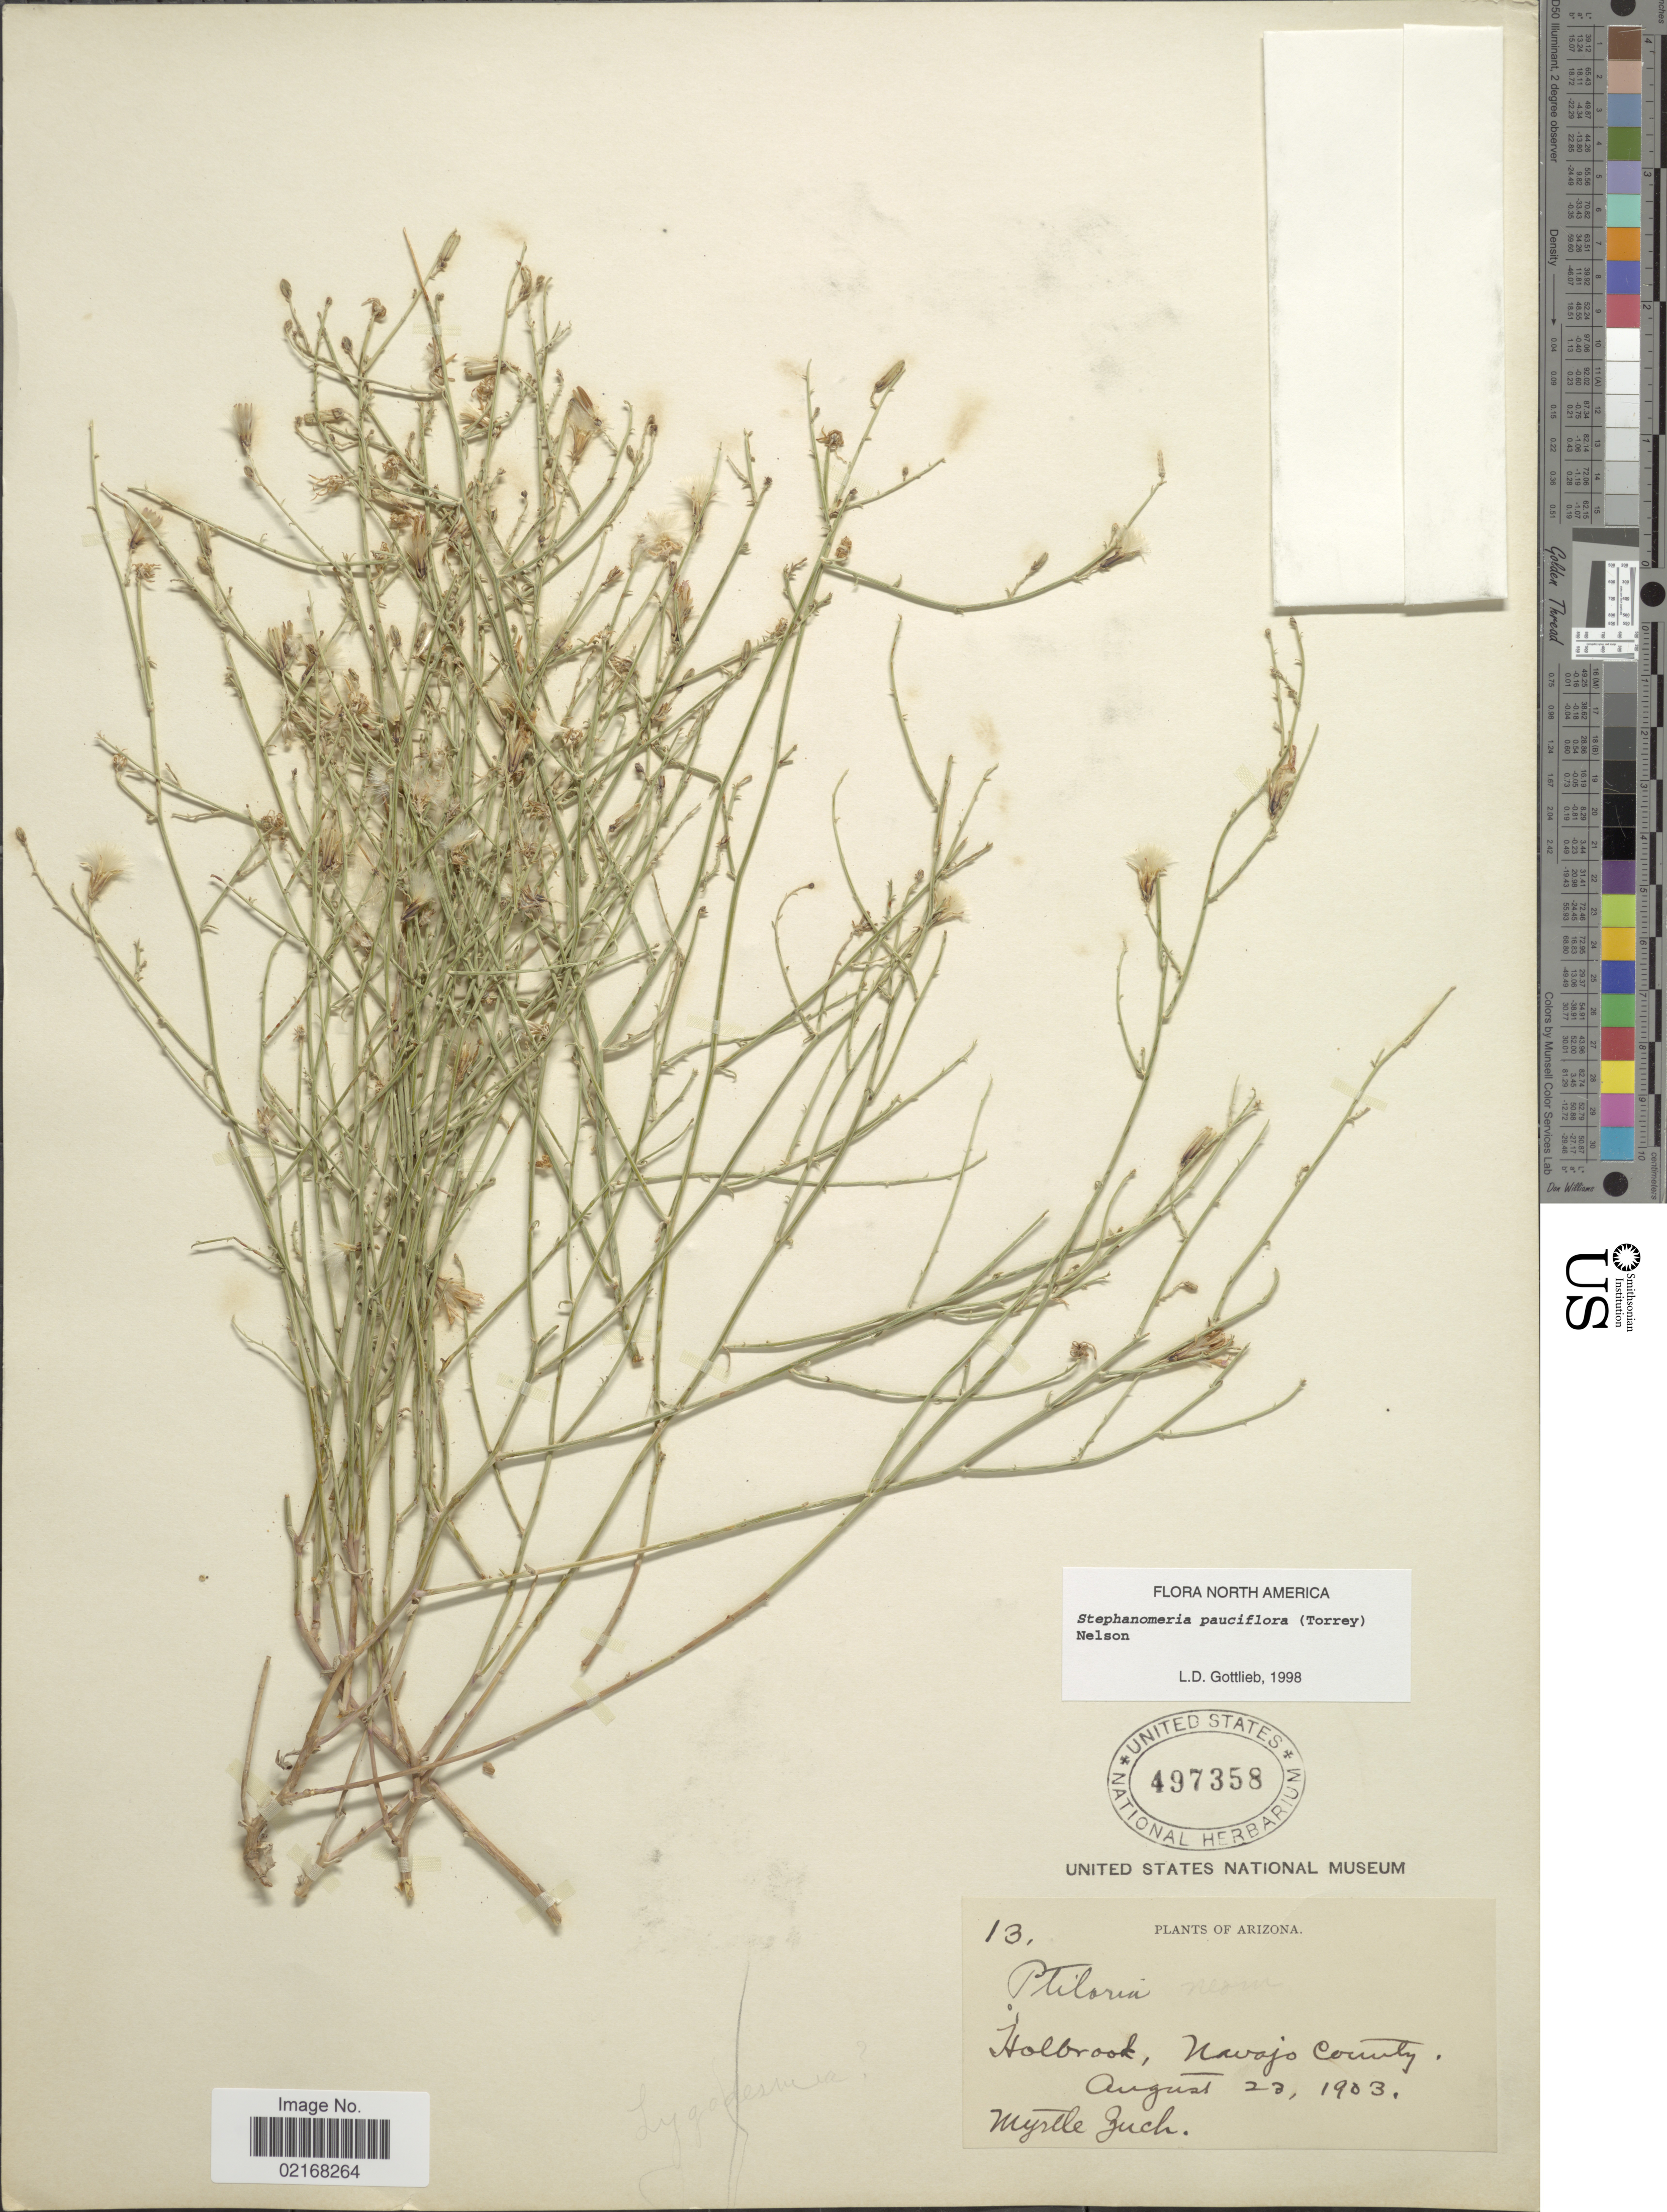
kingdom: Plantae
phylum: Tracheophyta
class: Magnoliopsida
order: Asterales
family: Asteraceae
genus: Stephanomeria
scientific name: Stephanomeria pauciflora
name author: (Torr.) A. Nelson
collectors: M. Zuck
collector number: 13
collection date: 1903-08-23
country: United States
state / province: Arizona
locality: Holbrook, Navajo County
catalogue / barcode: US 497358